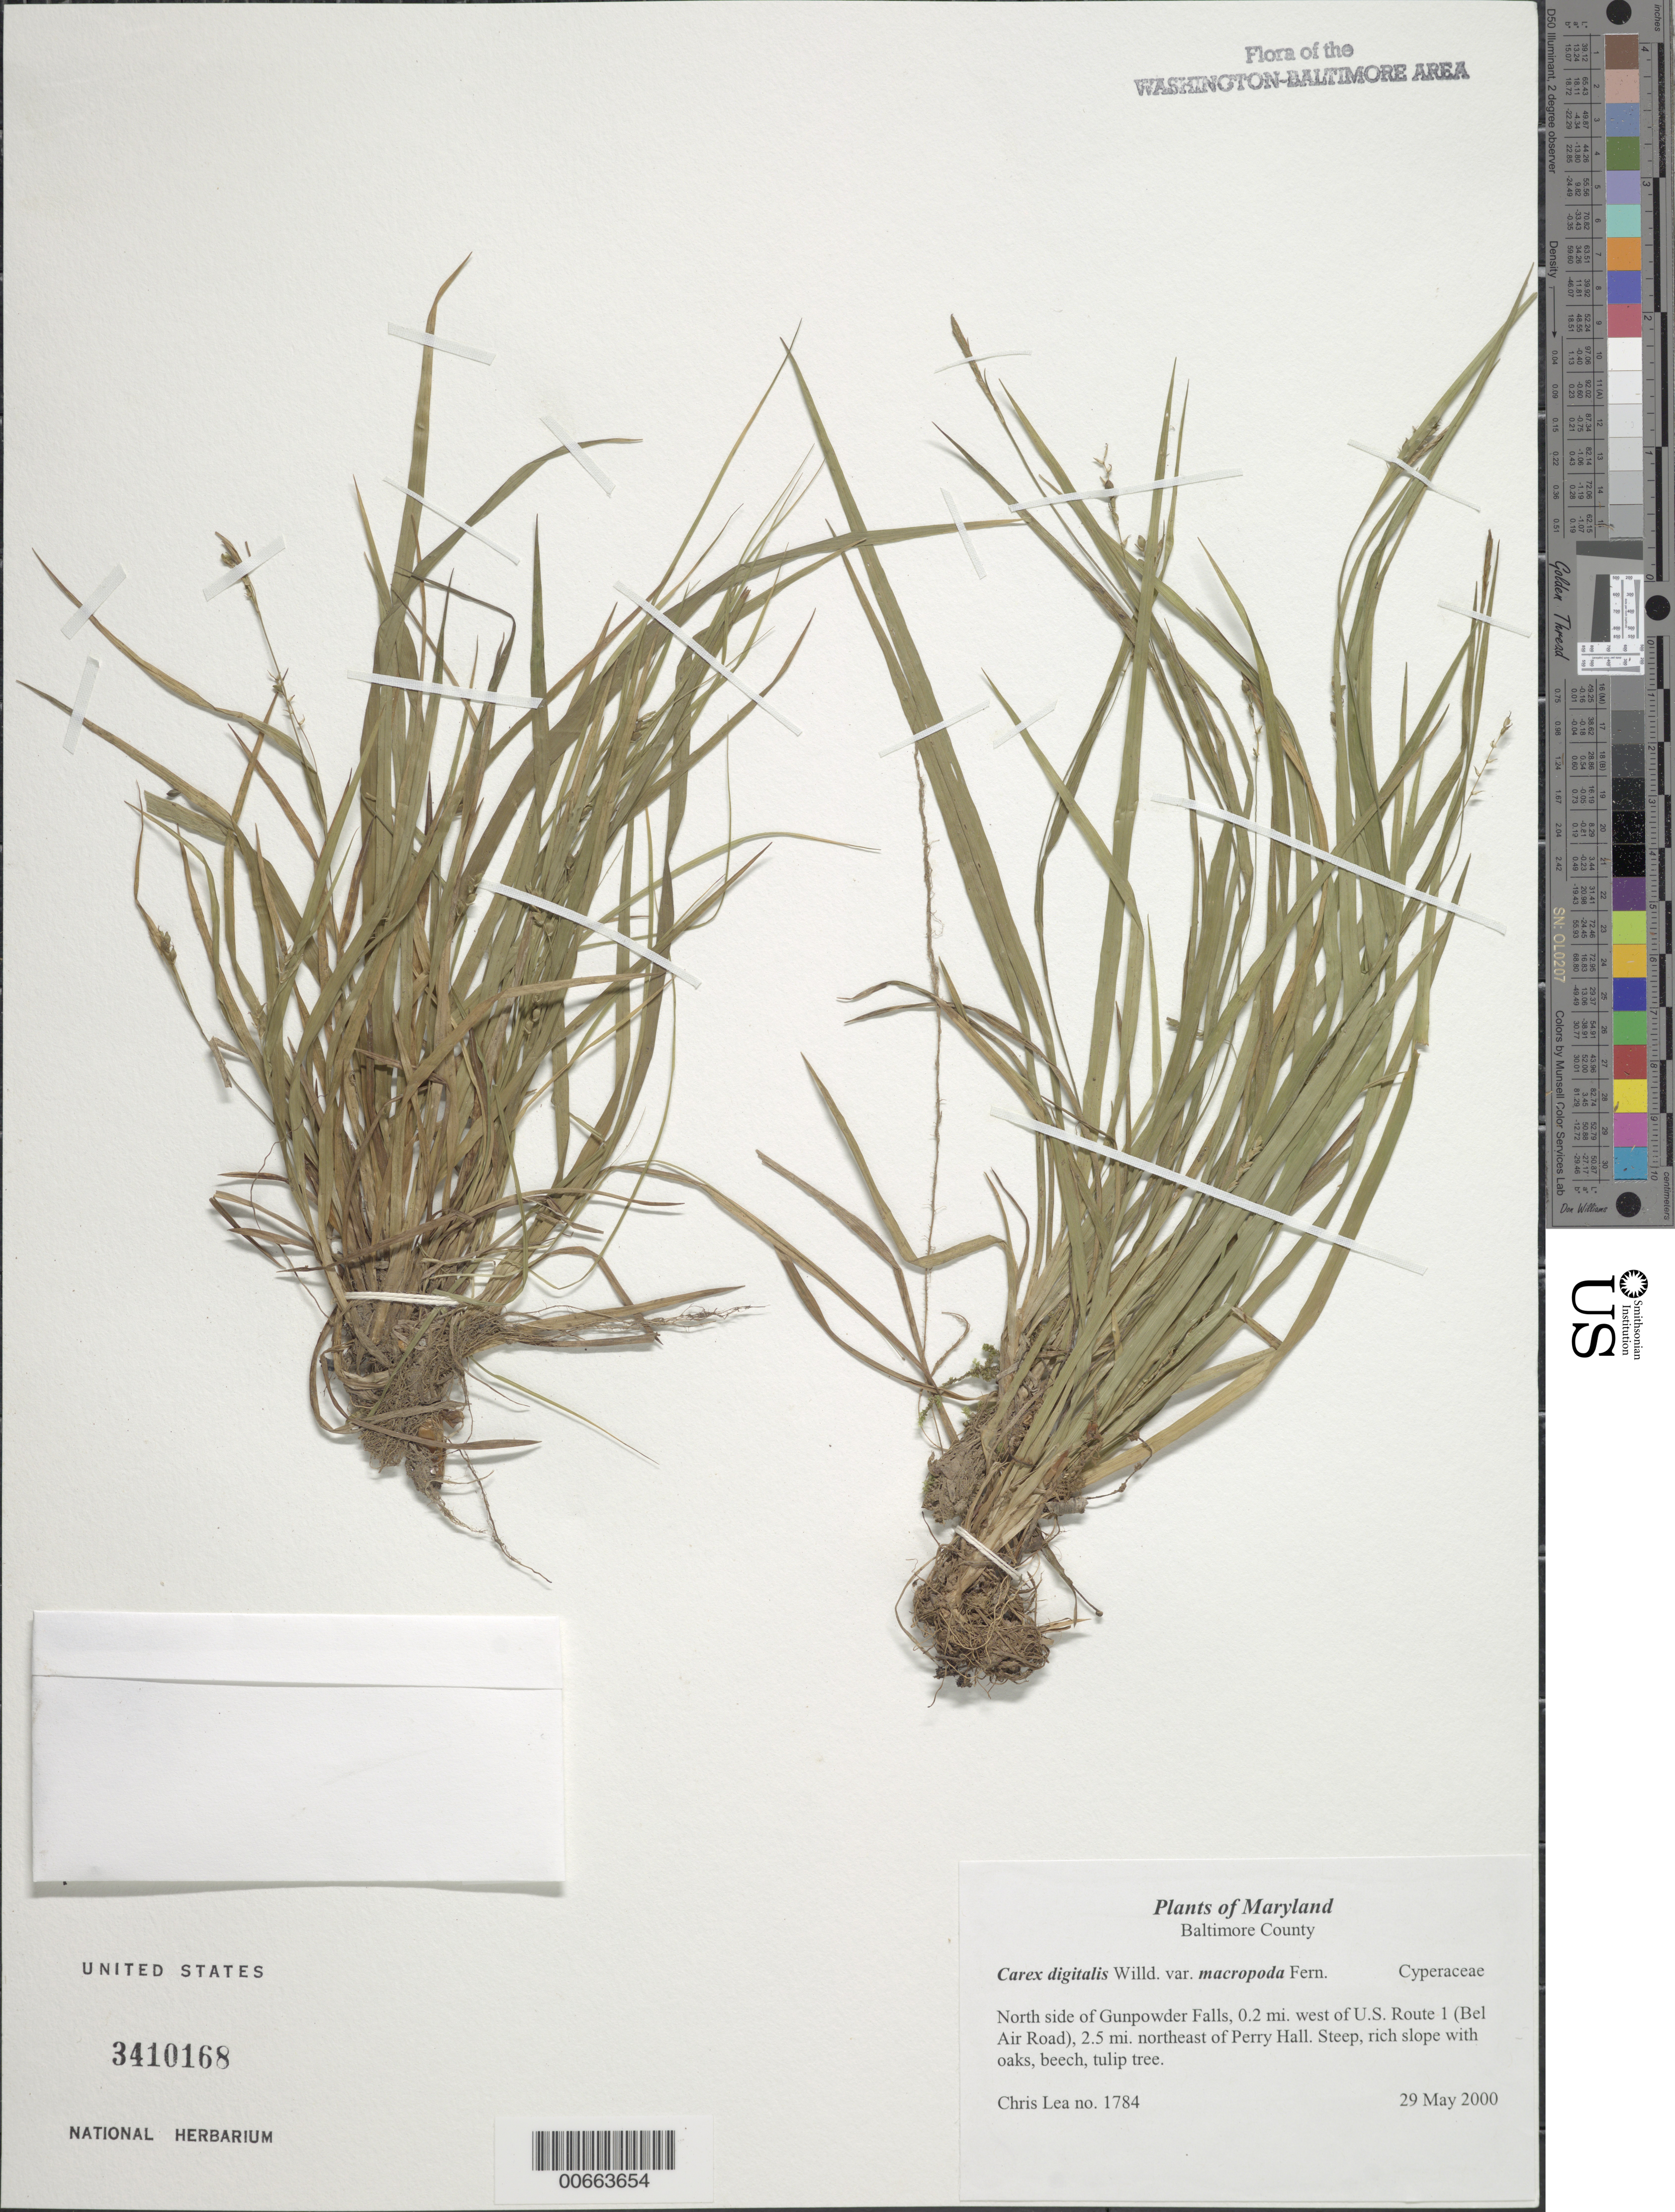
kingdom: Plantae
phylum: Tracheophyta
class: Liliopsida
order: Poales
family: Cyperaceae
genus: Carex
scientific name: Carex digitalis var. macropoda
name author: Fernald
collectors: C. Lea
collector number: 1784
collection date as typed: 29 May 2000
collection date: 2000-05-29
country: United States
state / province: Maryland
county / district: Baltimore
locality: North side of Gunpowder Falls, 0.2 mi. west of U.S. Route 1 (Bel Air Road), 2.5 mi. northeast of Perry Hall.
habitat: Steep, rich slope with oaks, beech, tulip tree.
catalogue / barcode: US 3410168